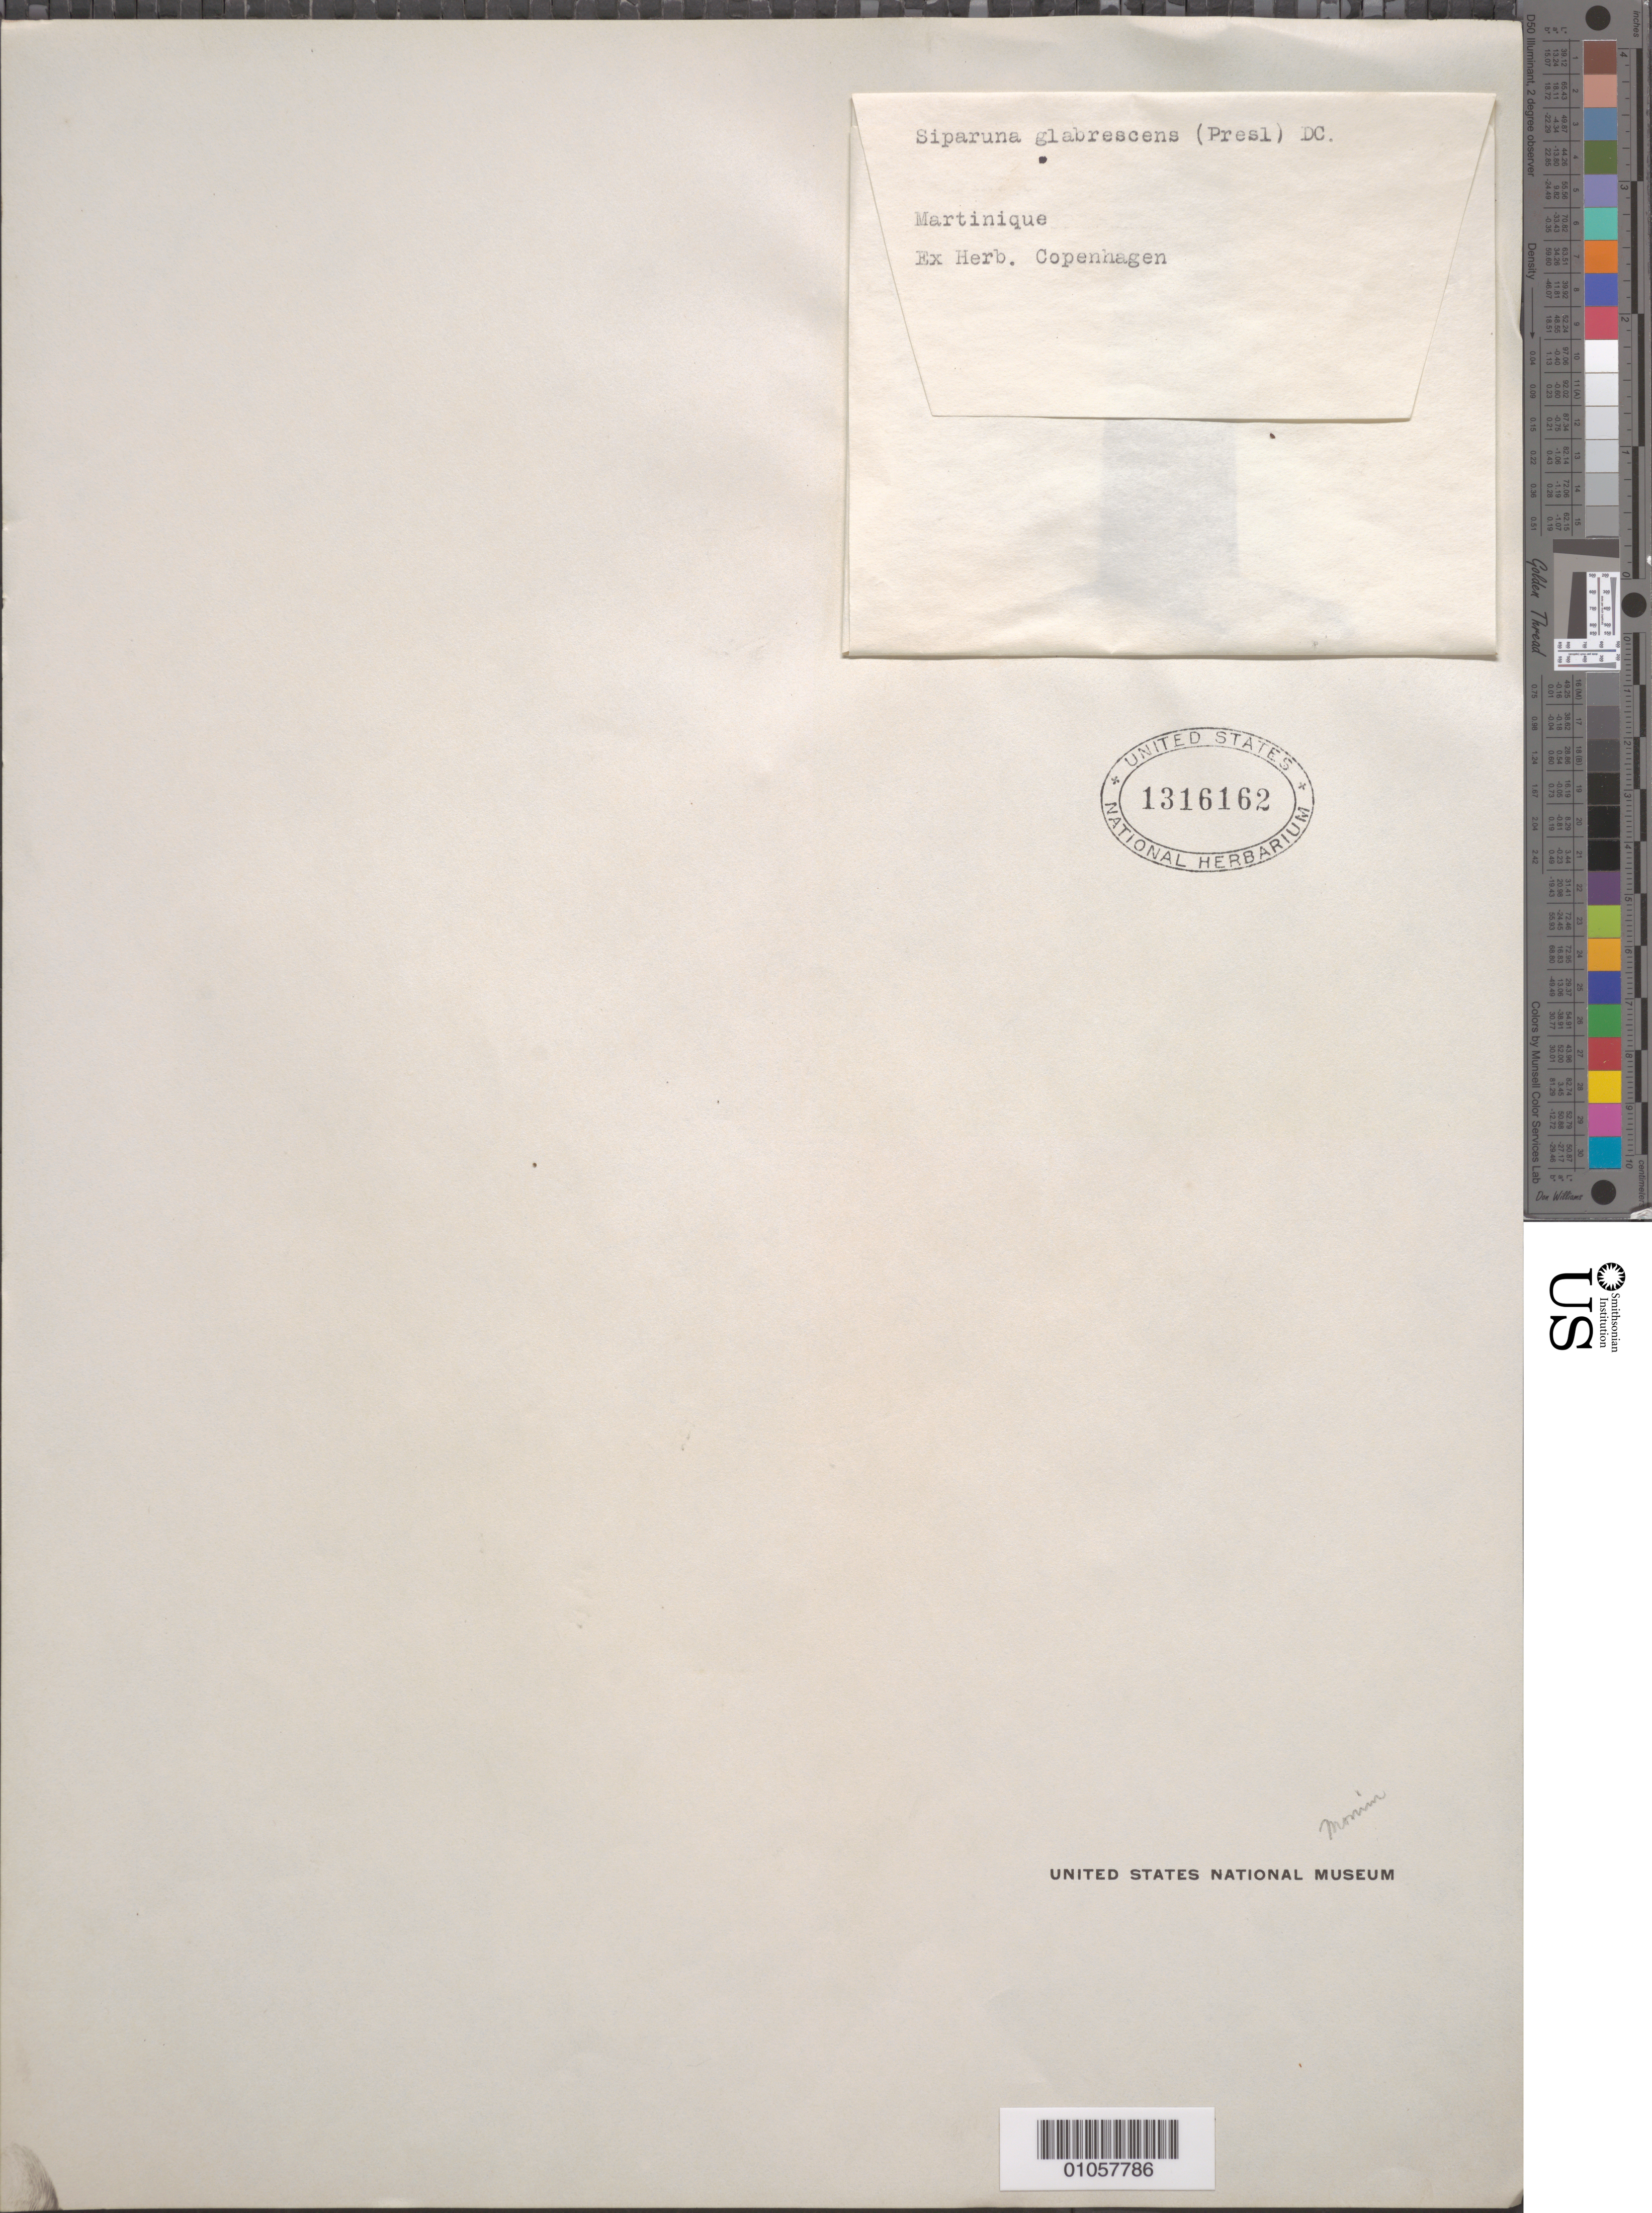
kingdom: Plantae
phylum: Tracheophyta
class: Magnoliopsida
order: Laurales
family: Siparunaceae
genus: Siparuna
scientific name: Siparuna glabrescens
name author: (C. Presl) A. DC.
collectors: -. Elie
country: Martinique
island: Martinique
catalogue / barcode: US 1316162